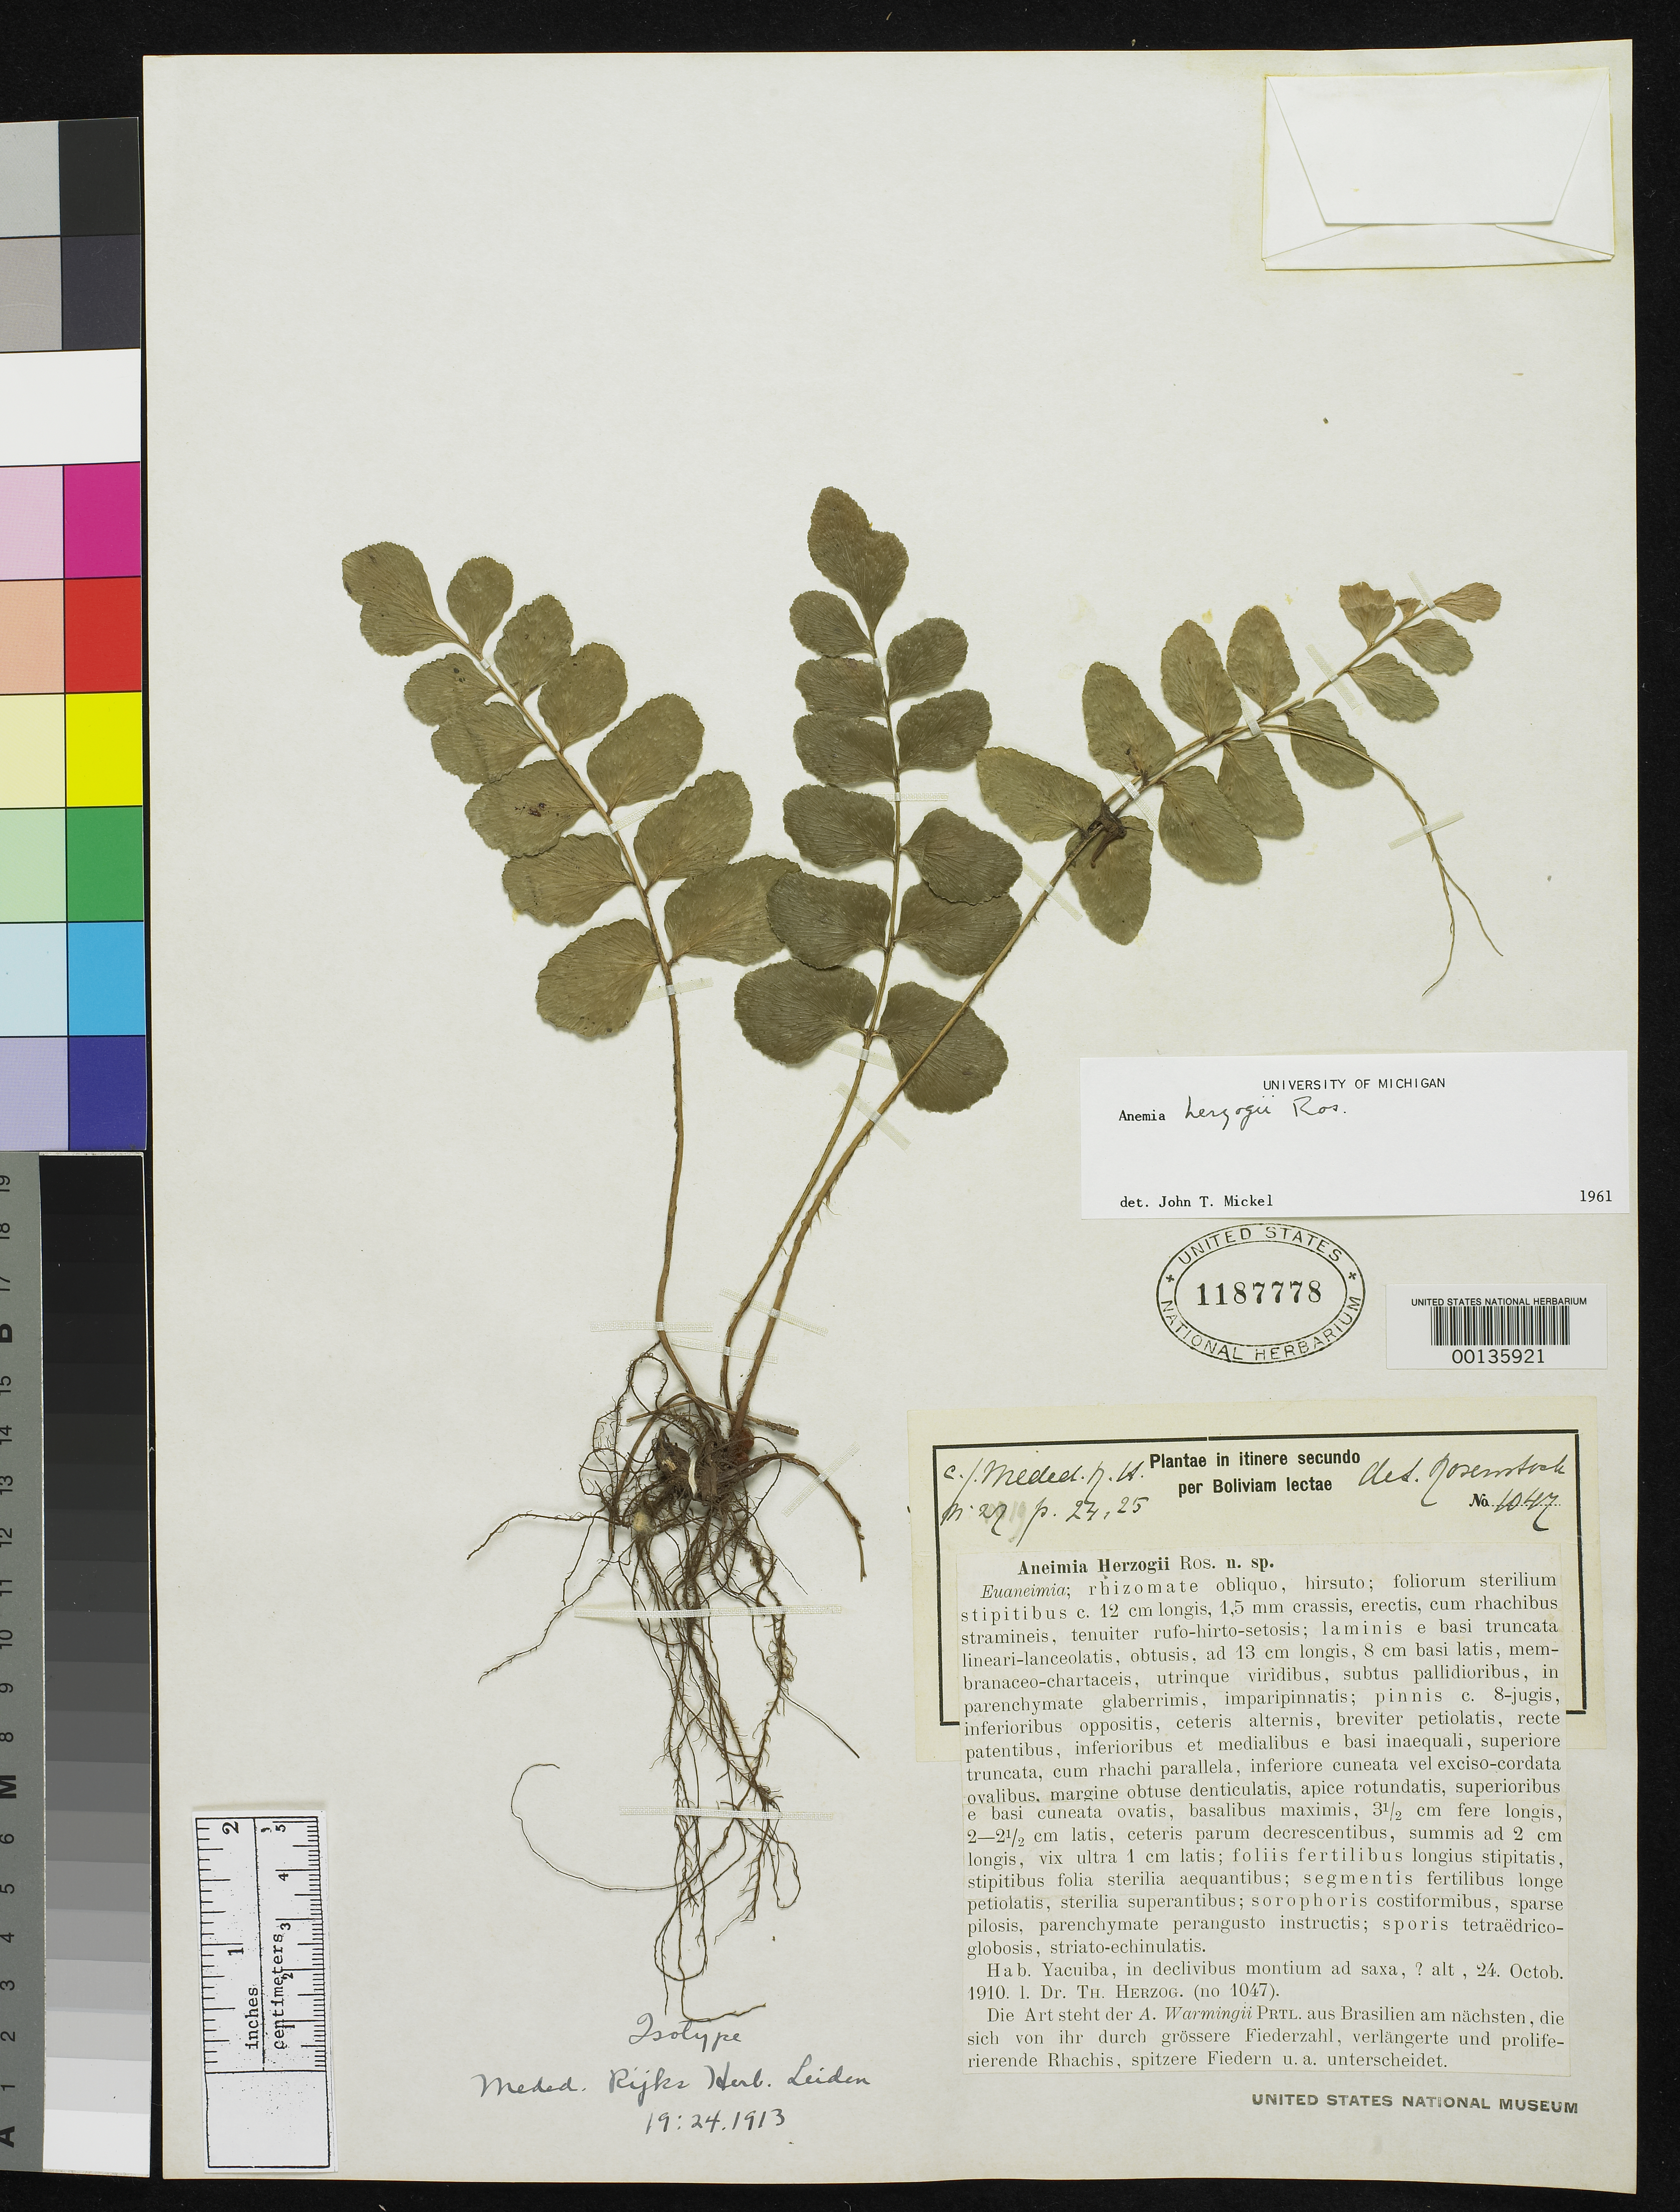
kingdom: Plantae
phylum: Tracheophyta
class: Polypodiopsida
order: Schizaeales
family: Anemiaceae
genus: Anemia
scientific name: Anemia herzogii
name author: Rosenst.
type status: Type Collection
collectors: T. K. J. Herzog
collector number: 1047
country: Bolivia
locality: Mapiri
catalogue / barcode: US 1187778